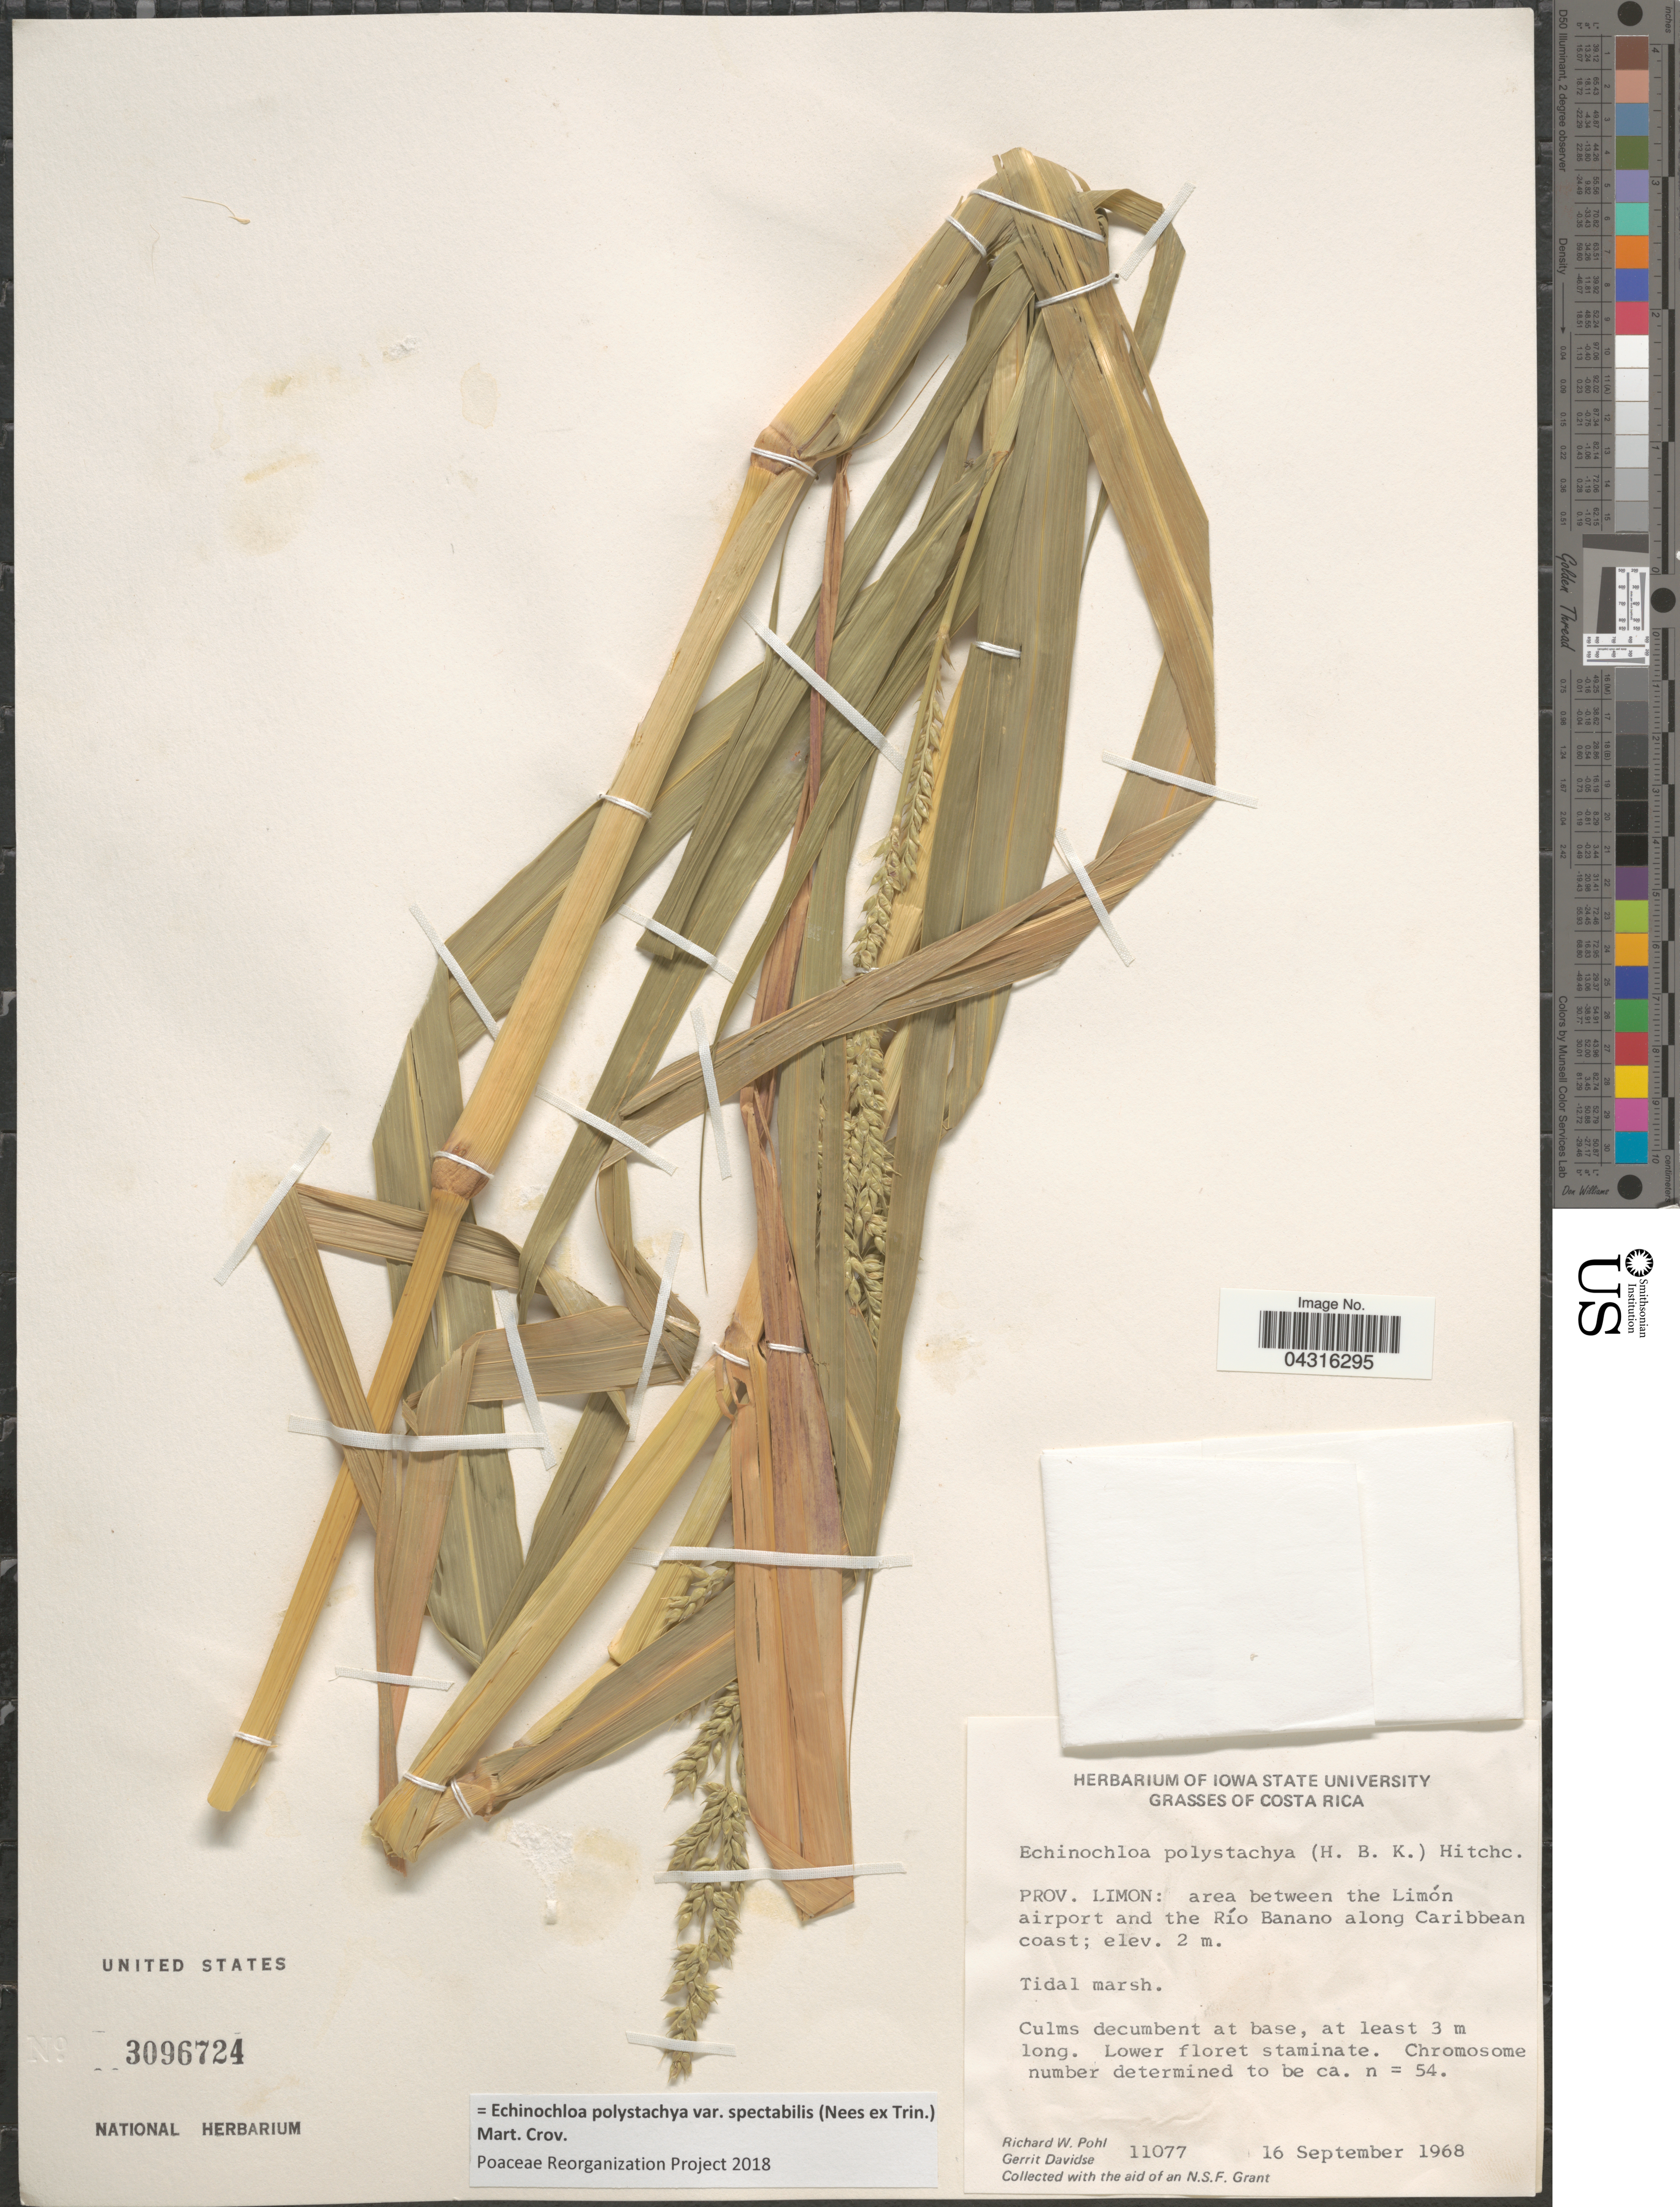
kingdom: Plantae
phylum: Tracheophyta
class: Liliopsida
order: Poales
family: Poaceae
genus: Echinochloa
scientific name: Echinochloa polystachya var. spectabilis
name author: (Nees ex Trin.) Mart. Crov.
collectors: R. W. Pohl & G. Davidse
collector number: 11077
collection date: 1968-09-16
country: Costa Rica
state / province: Limón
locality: Area between the Limón airport and the Río Banano along Caribbean coast.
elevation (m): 2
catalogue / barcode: US 3096724